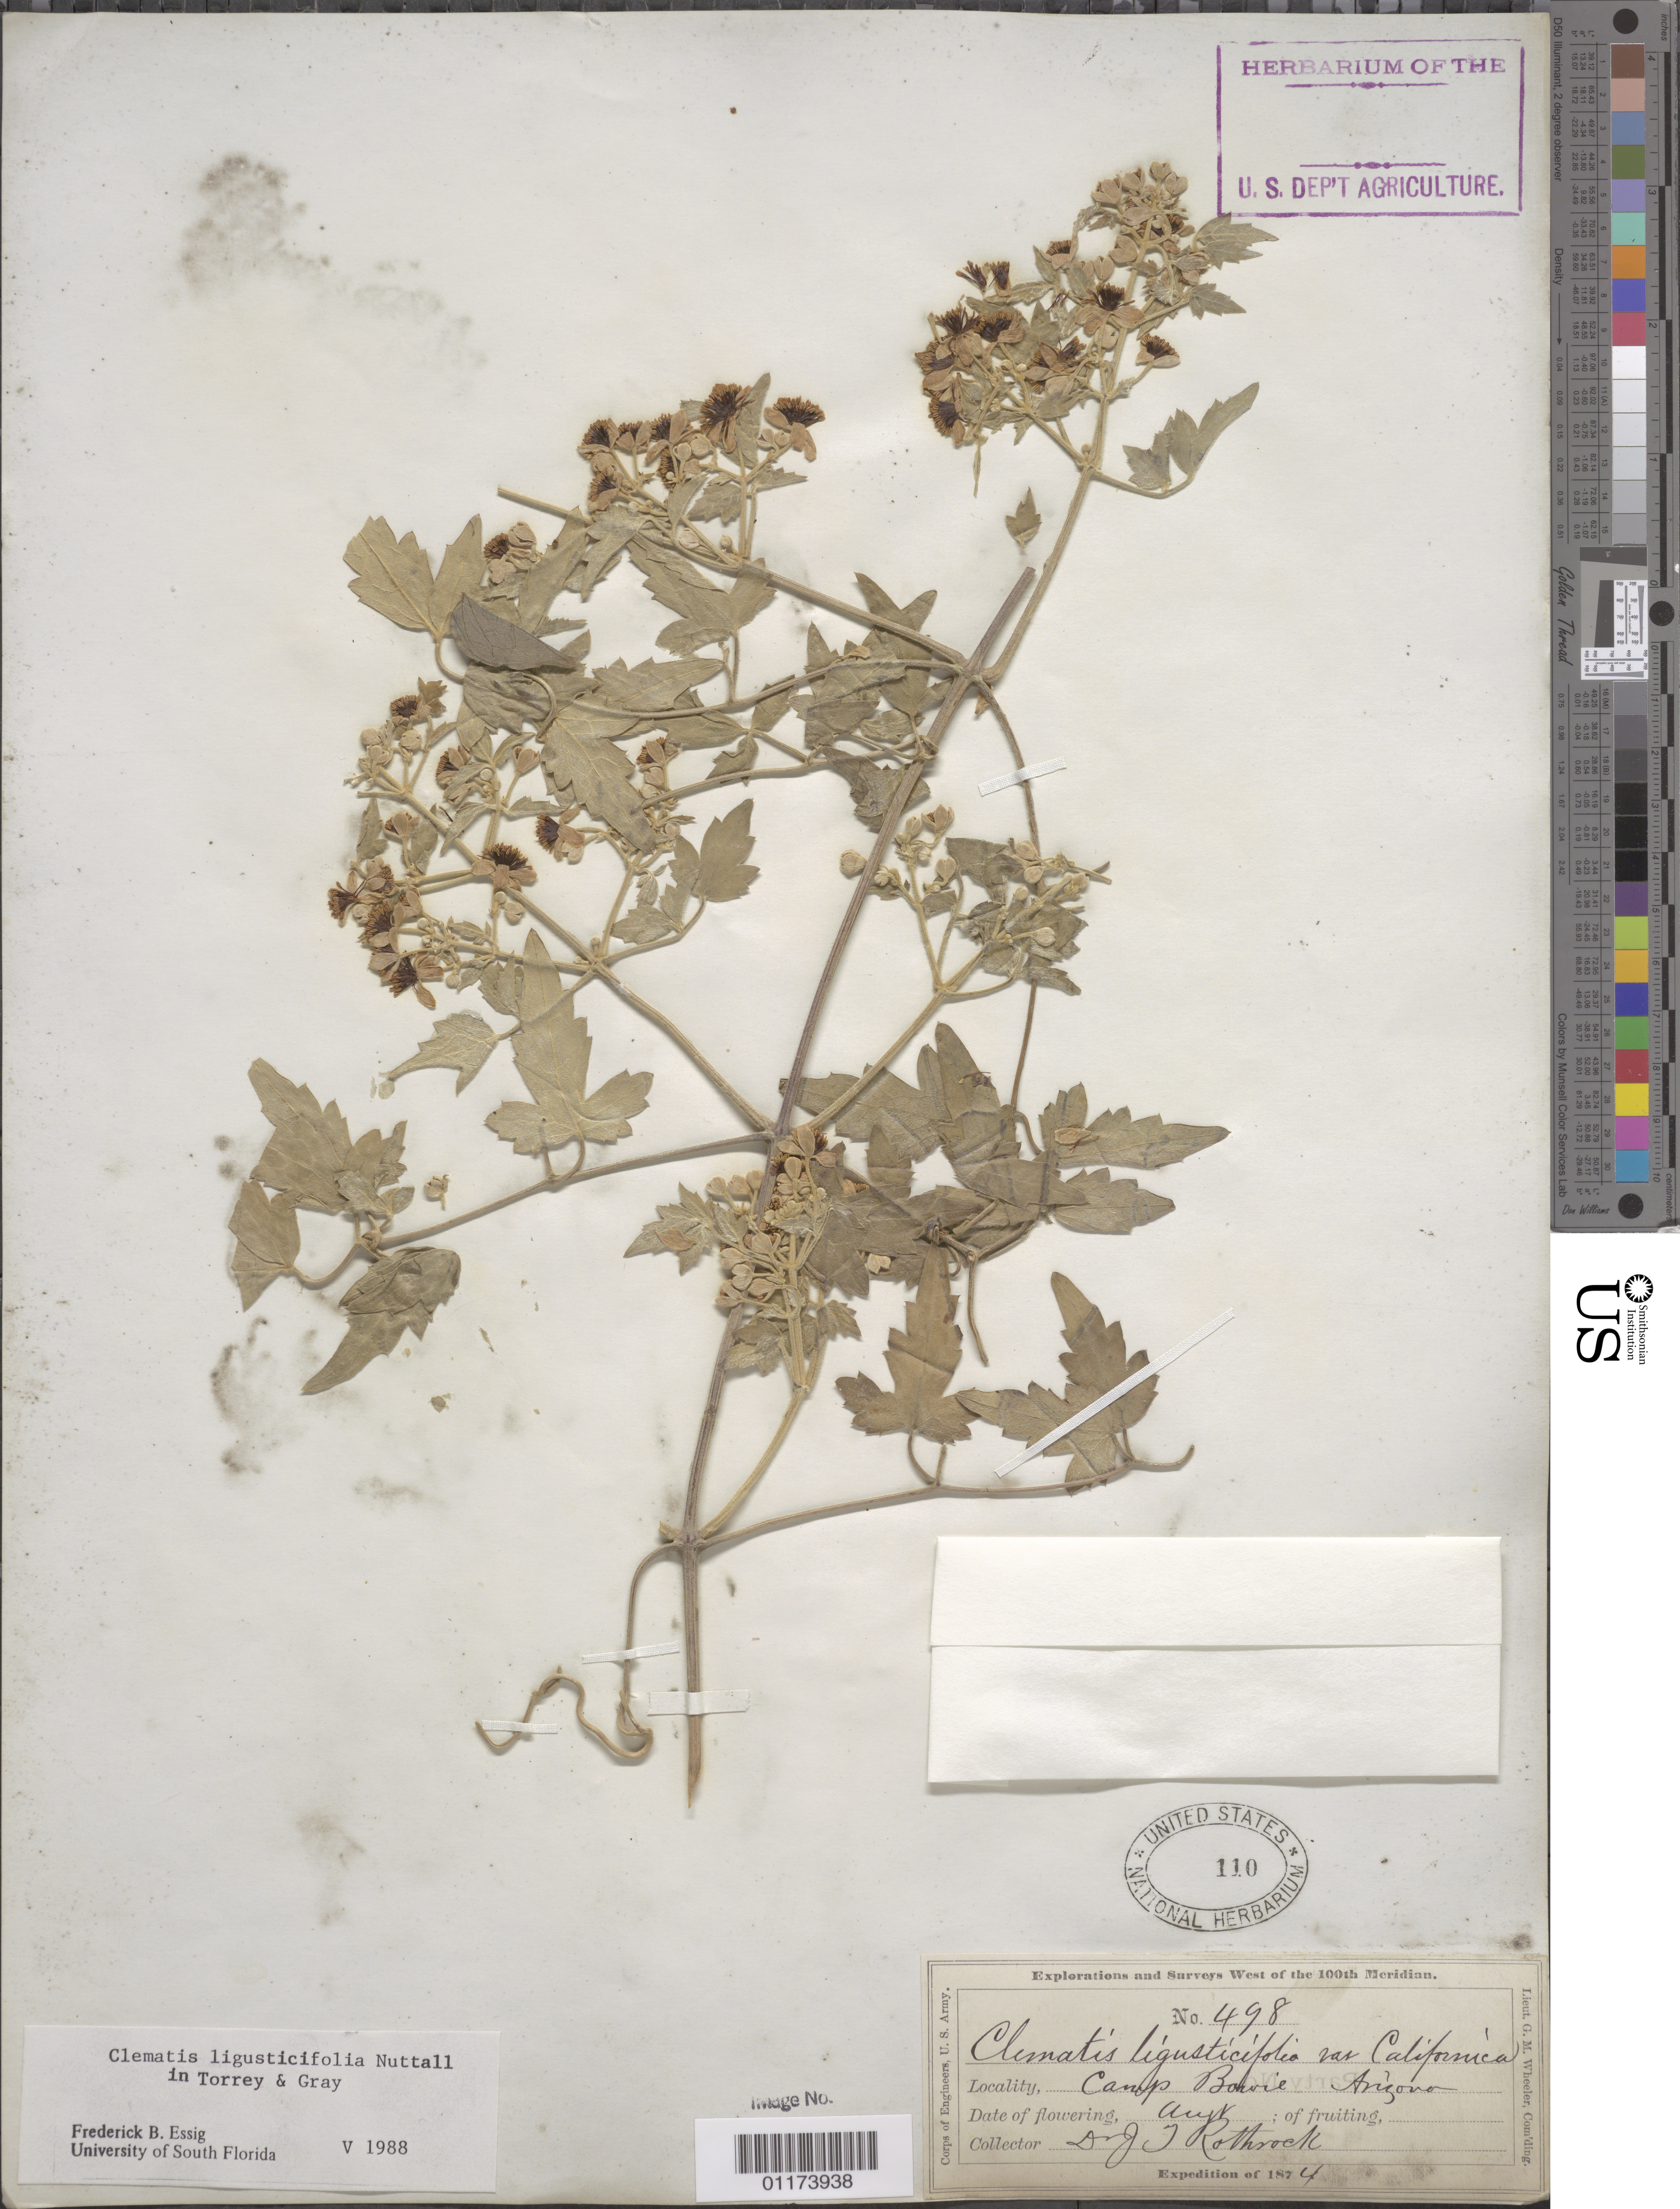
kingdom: Plantae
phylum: Tracheophyta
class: Magnoliopsida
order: Ranunculales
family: Ranunculaceae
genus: Clematis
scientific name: Clematis ligusticifolia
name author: Nutt.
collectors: J. T. Rothrock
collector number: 498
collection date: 1874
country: United States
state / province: Arizona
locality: Camp Bowie.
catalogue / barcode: US 110